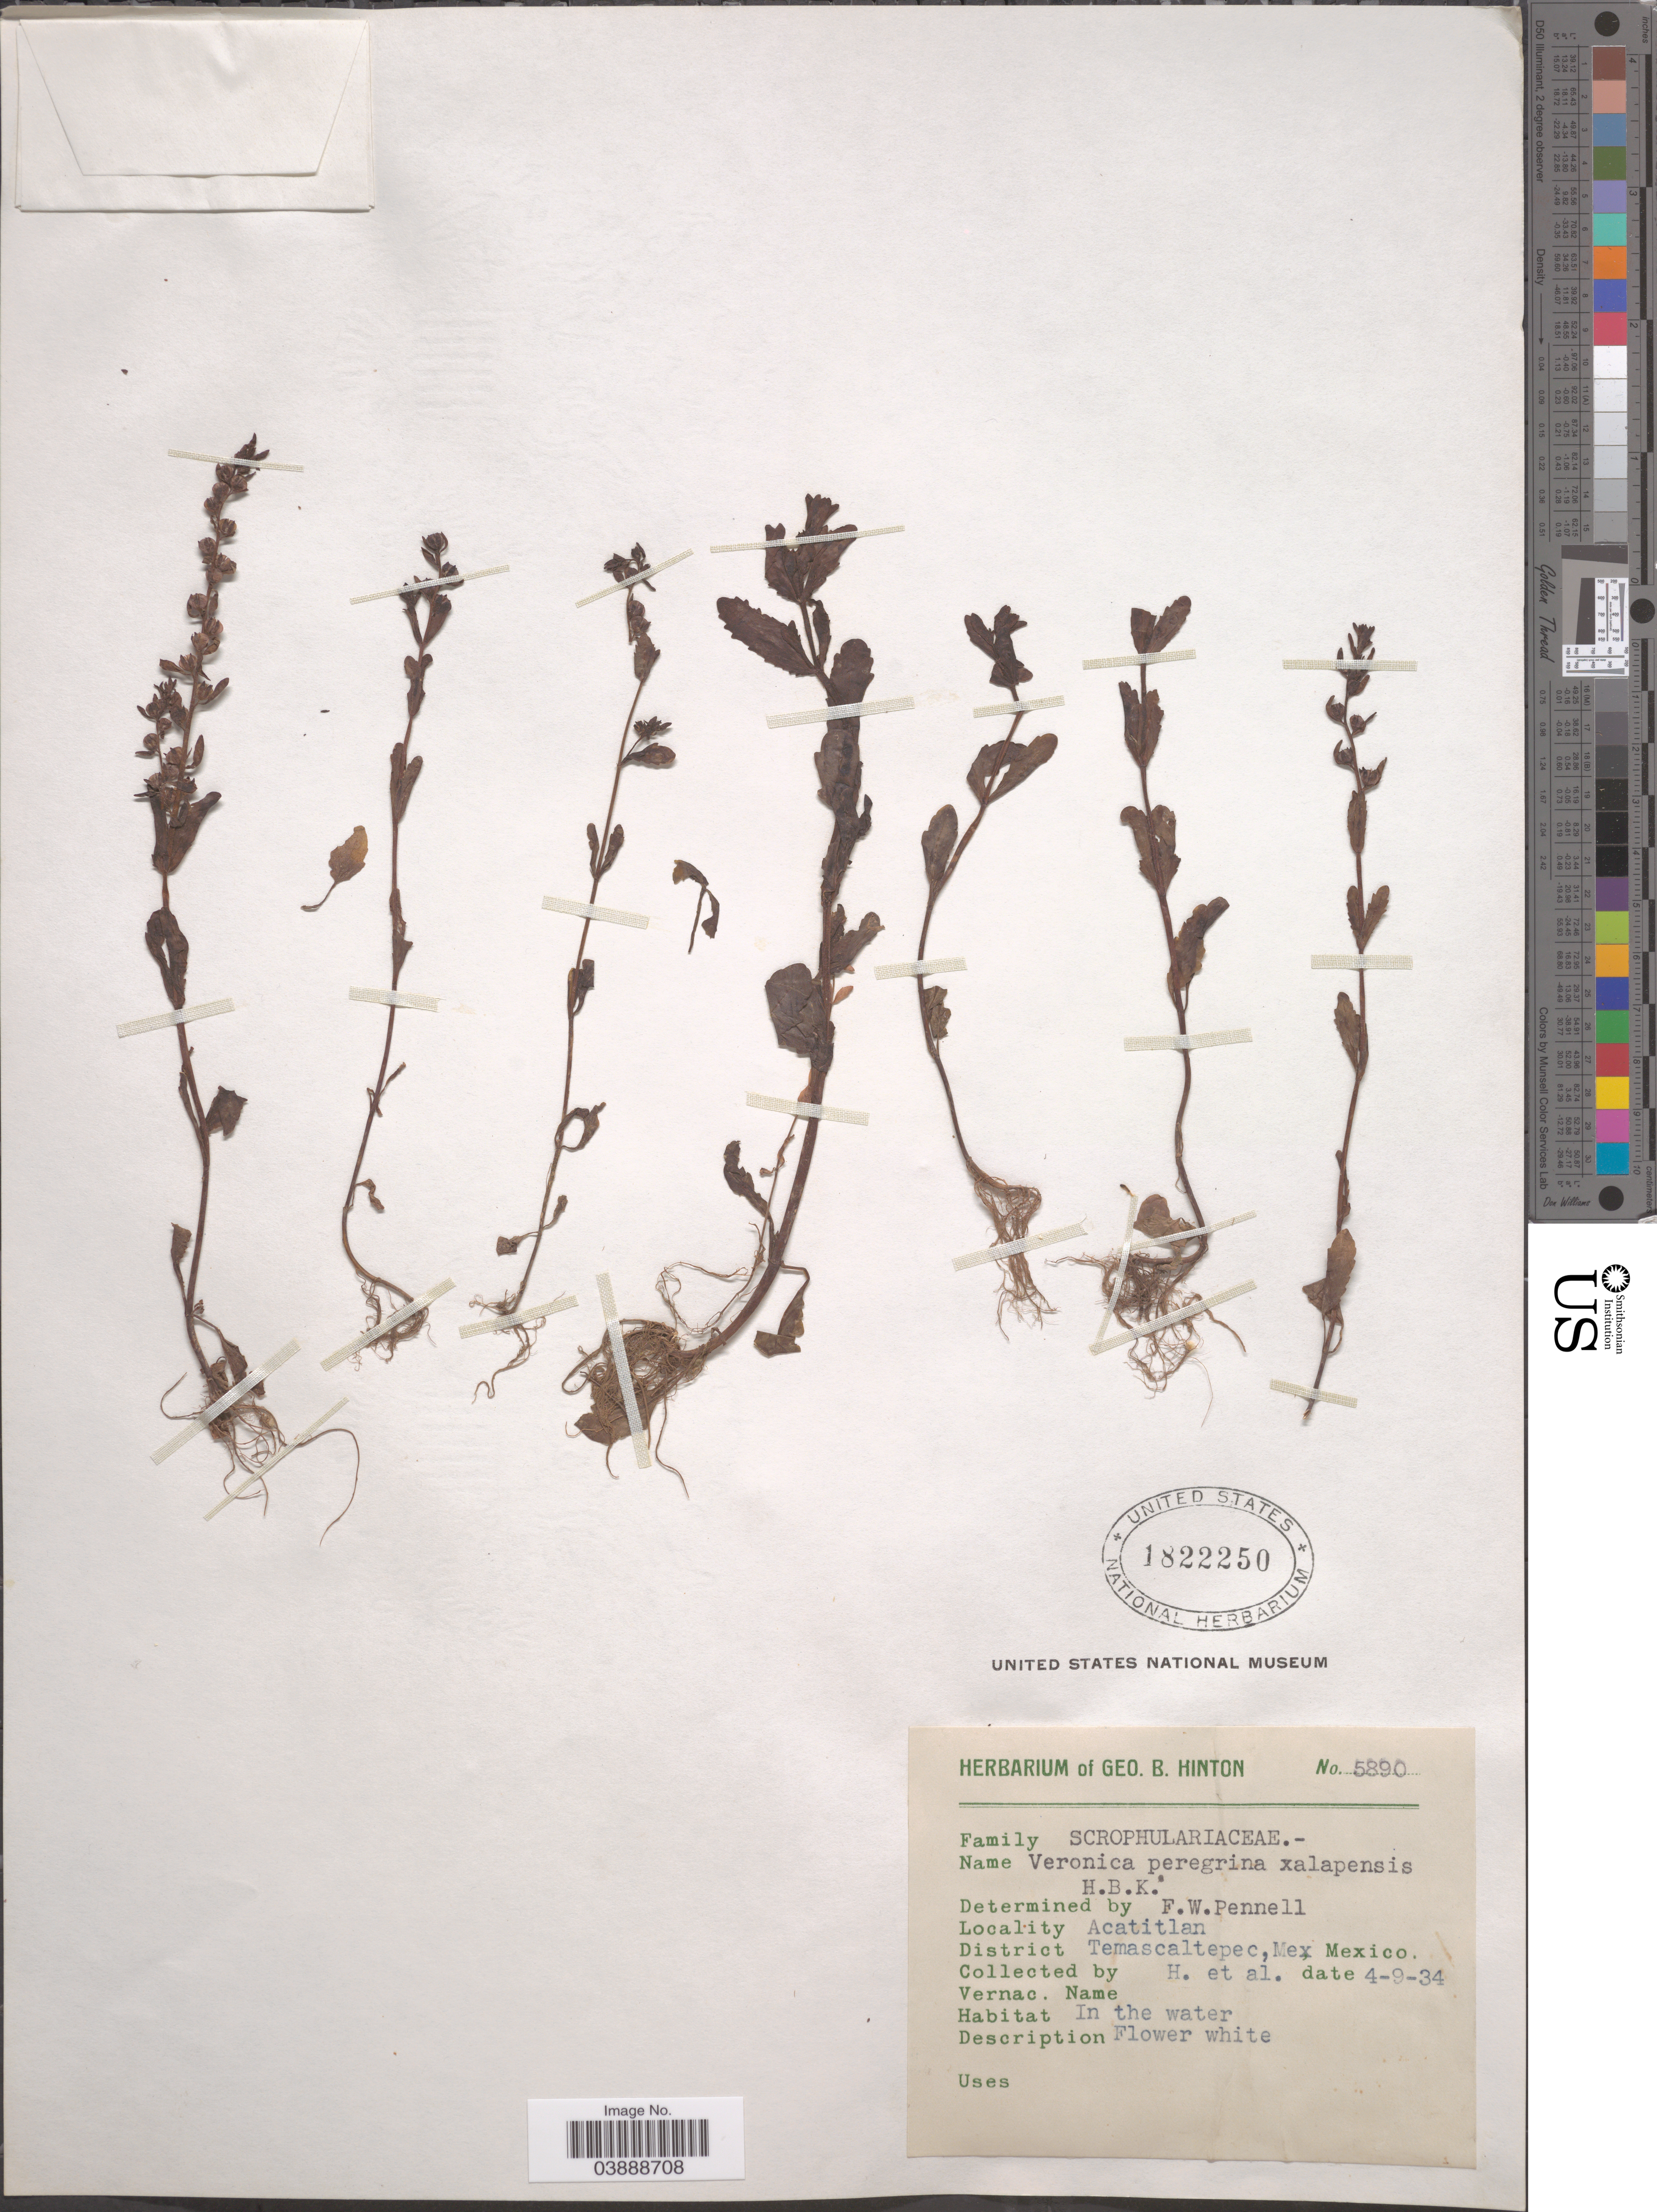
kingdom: Plantae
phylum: Tracheophyta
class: Magnoliopsida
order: Lamiales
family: Plantaginaceae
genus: Veronica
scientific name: Veronica peregrina subsp. xalapensis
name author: (Kunth) Pennell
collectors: G. B. Hinton & et al.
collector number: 5890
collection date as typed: Transcribed d/m/y: 9/4/34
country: Mexico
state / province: México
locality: Acatitlan. District Temascaltepec.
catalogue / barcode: US 1822250